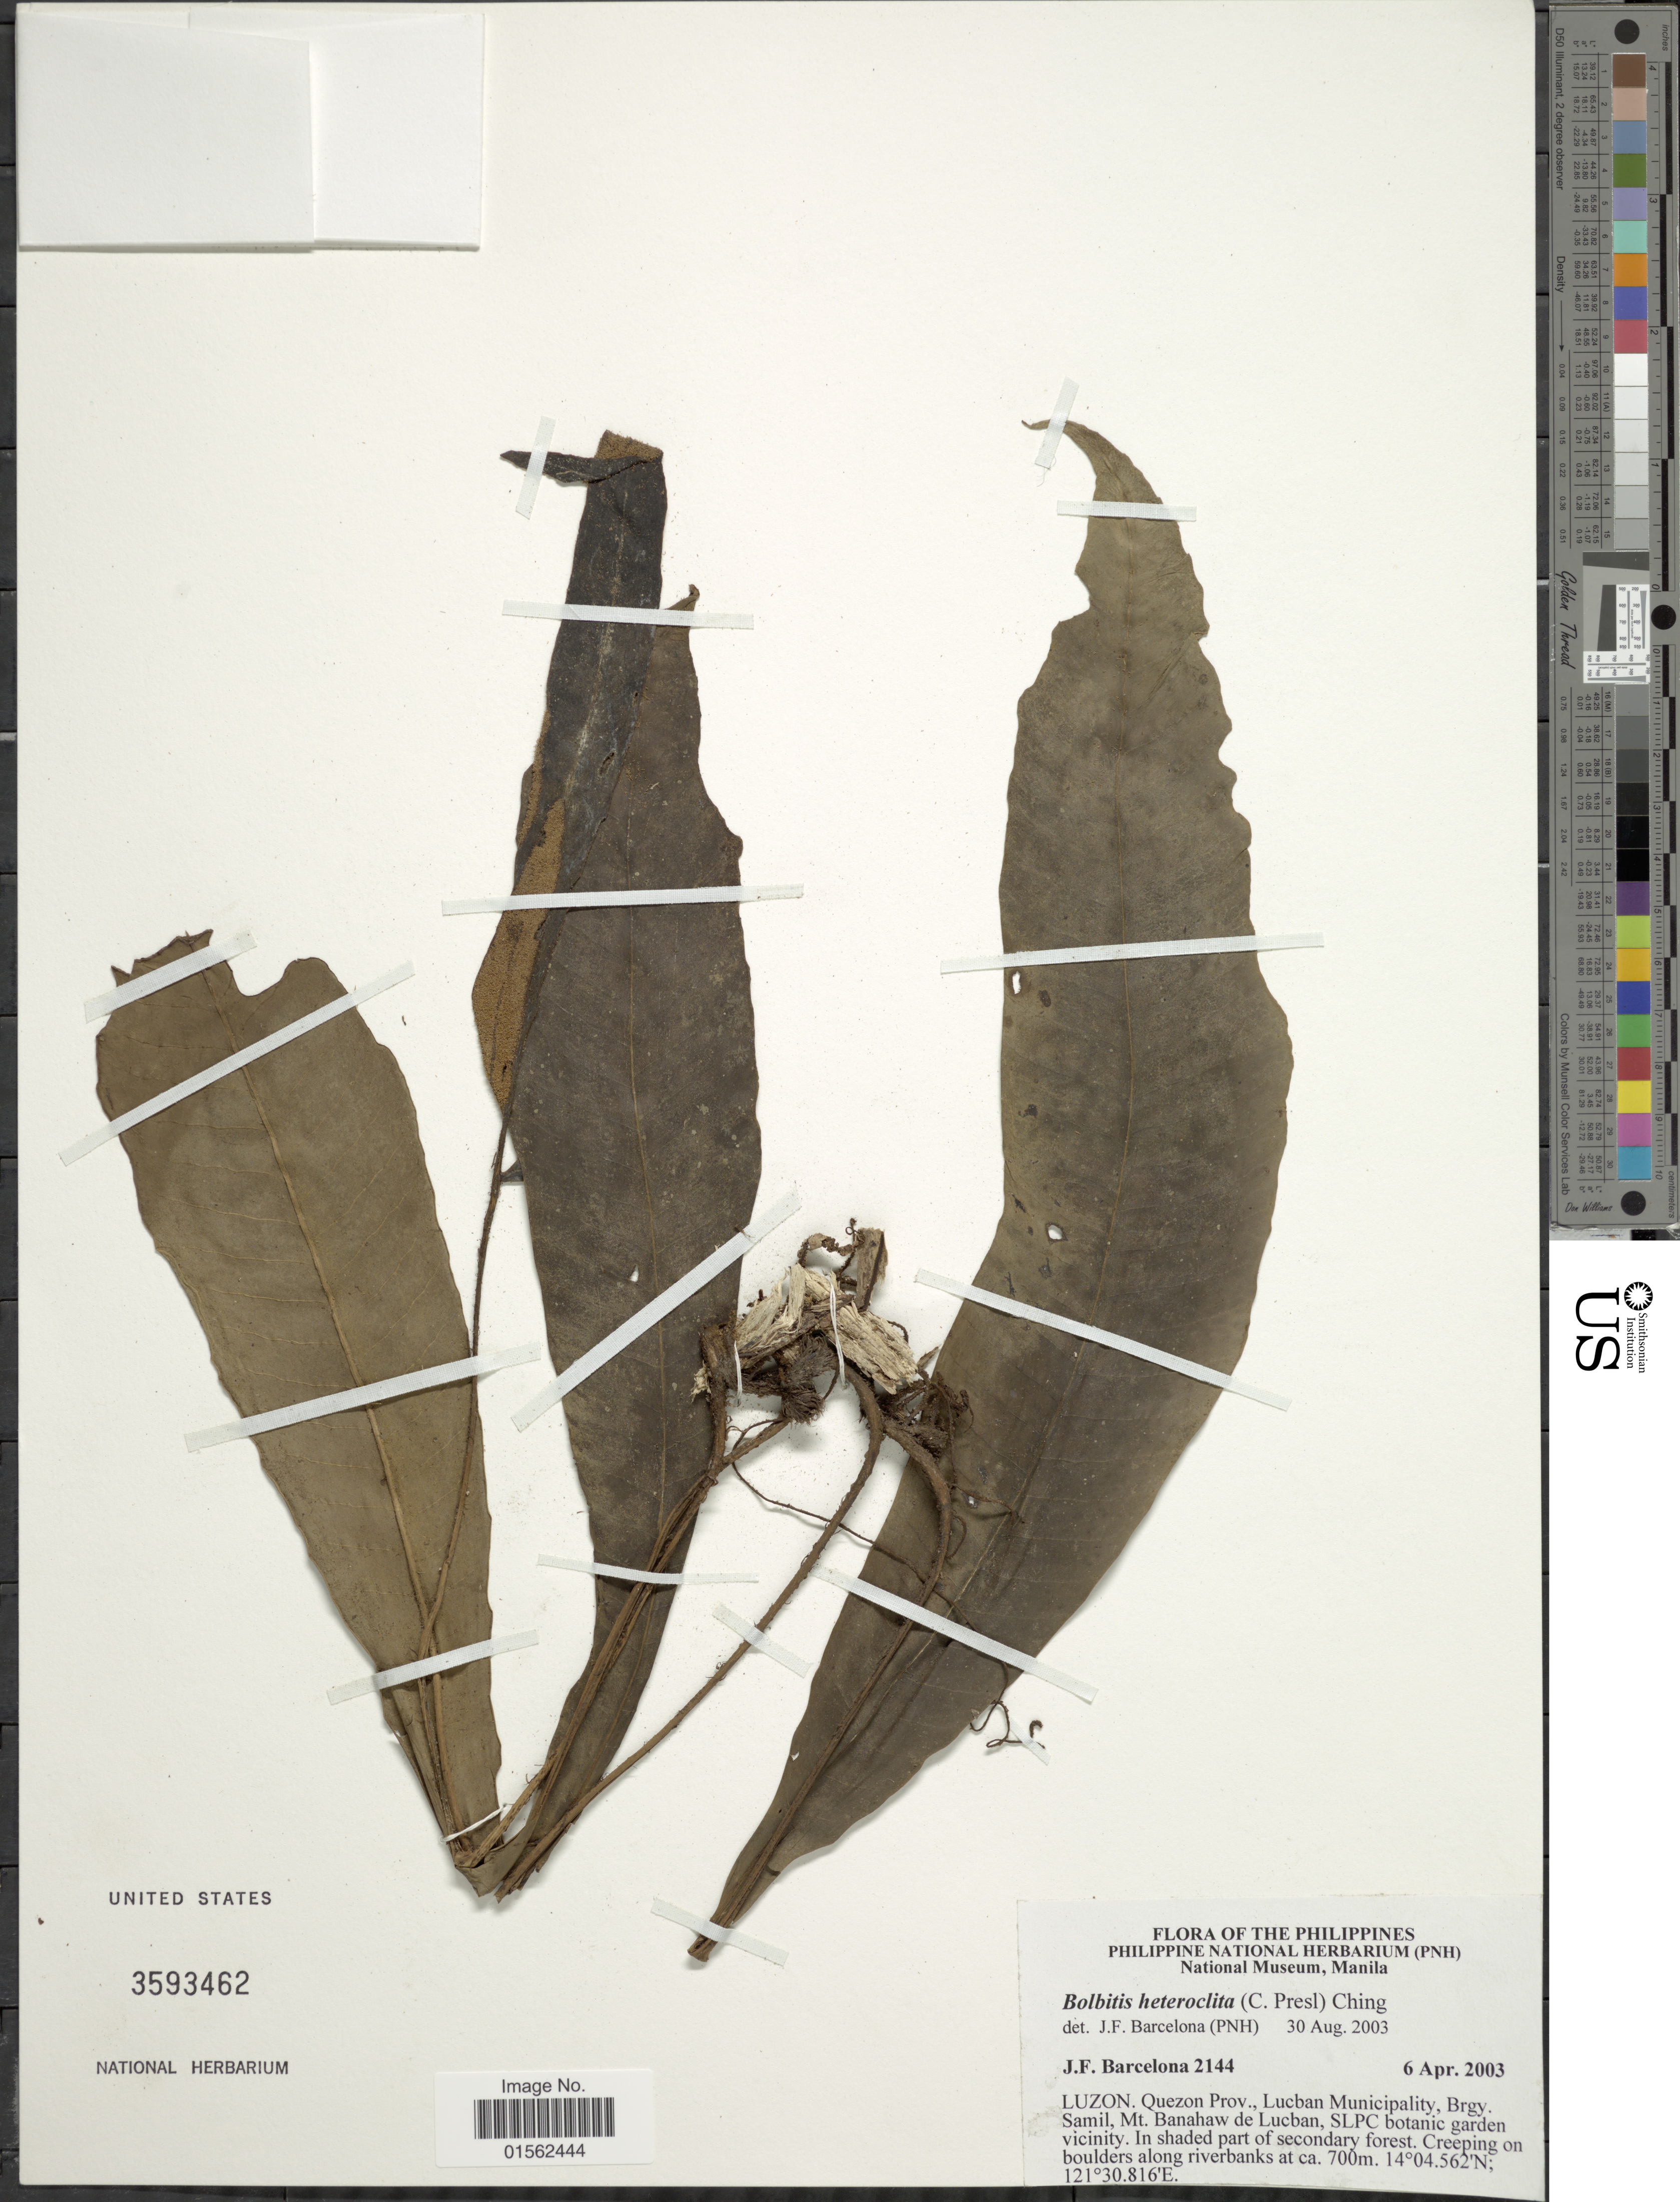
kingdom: Plantae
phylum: Tracheophyta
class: Polypodiopsida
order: Polypodiales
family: Dryopteridaceae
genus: Bolbitis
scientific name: Bolbitis heteroclita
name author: (C. Presl) Ching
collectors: J. F. Barcelona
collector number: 2144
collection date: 2003-04-06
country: Philippines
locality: Philippines, Luzon, Quezon Prov., Lucban Municipality, Brgy. Samil, Mt. Banahaw de Lucban, SLPC botanic garden vicinity, in shaded part of secondary forest, creeping on boulders along riverbanks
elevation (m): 700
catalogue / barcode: US 3593462